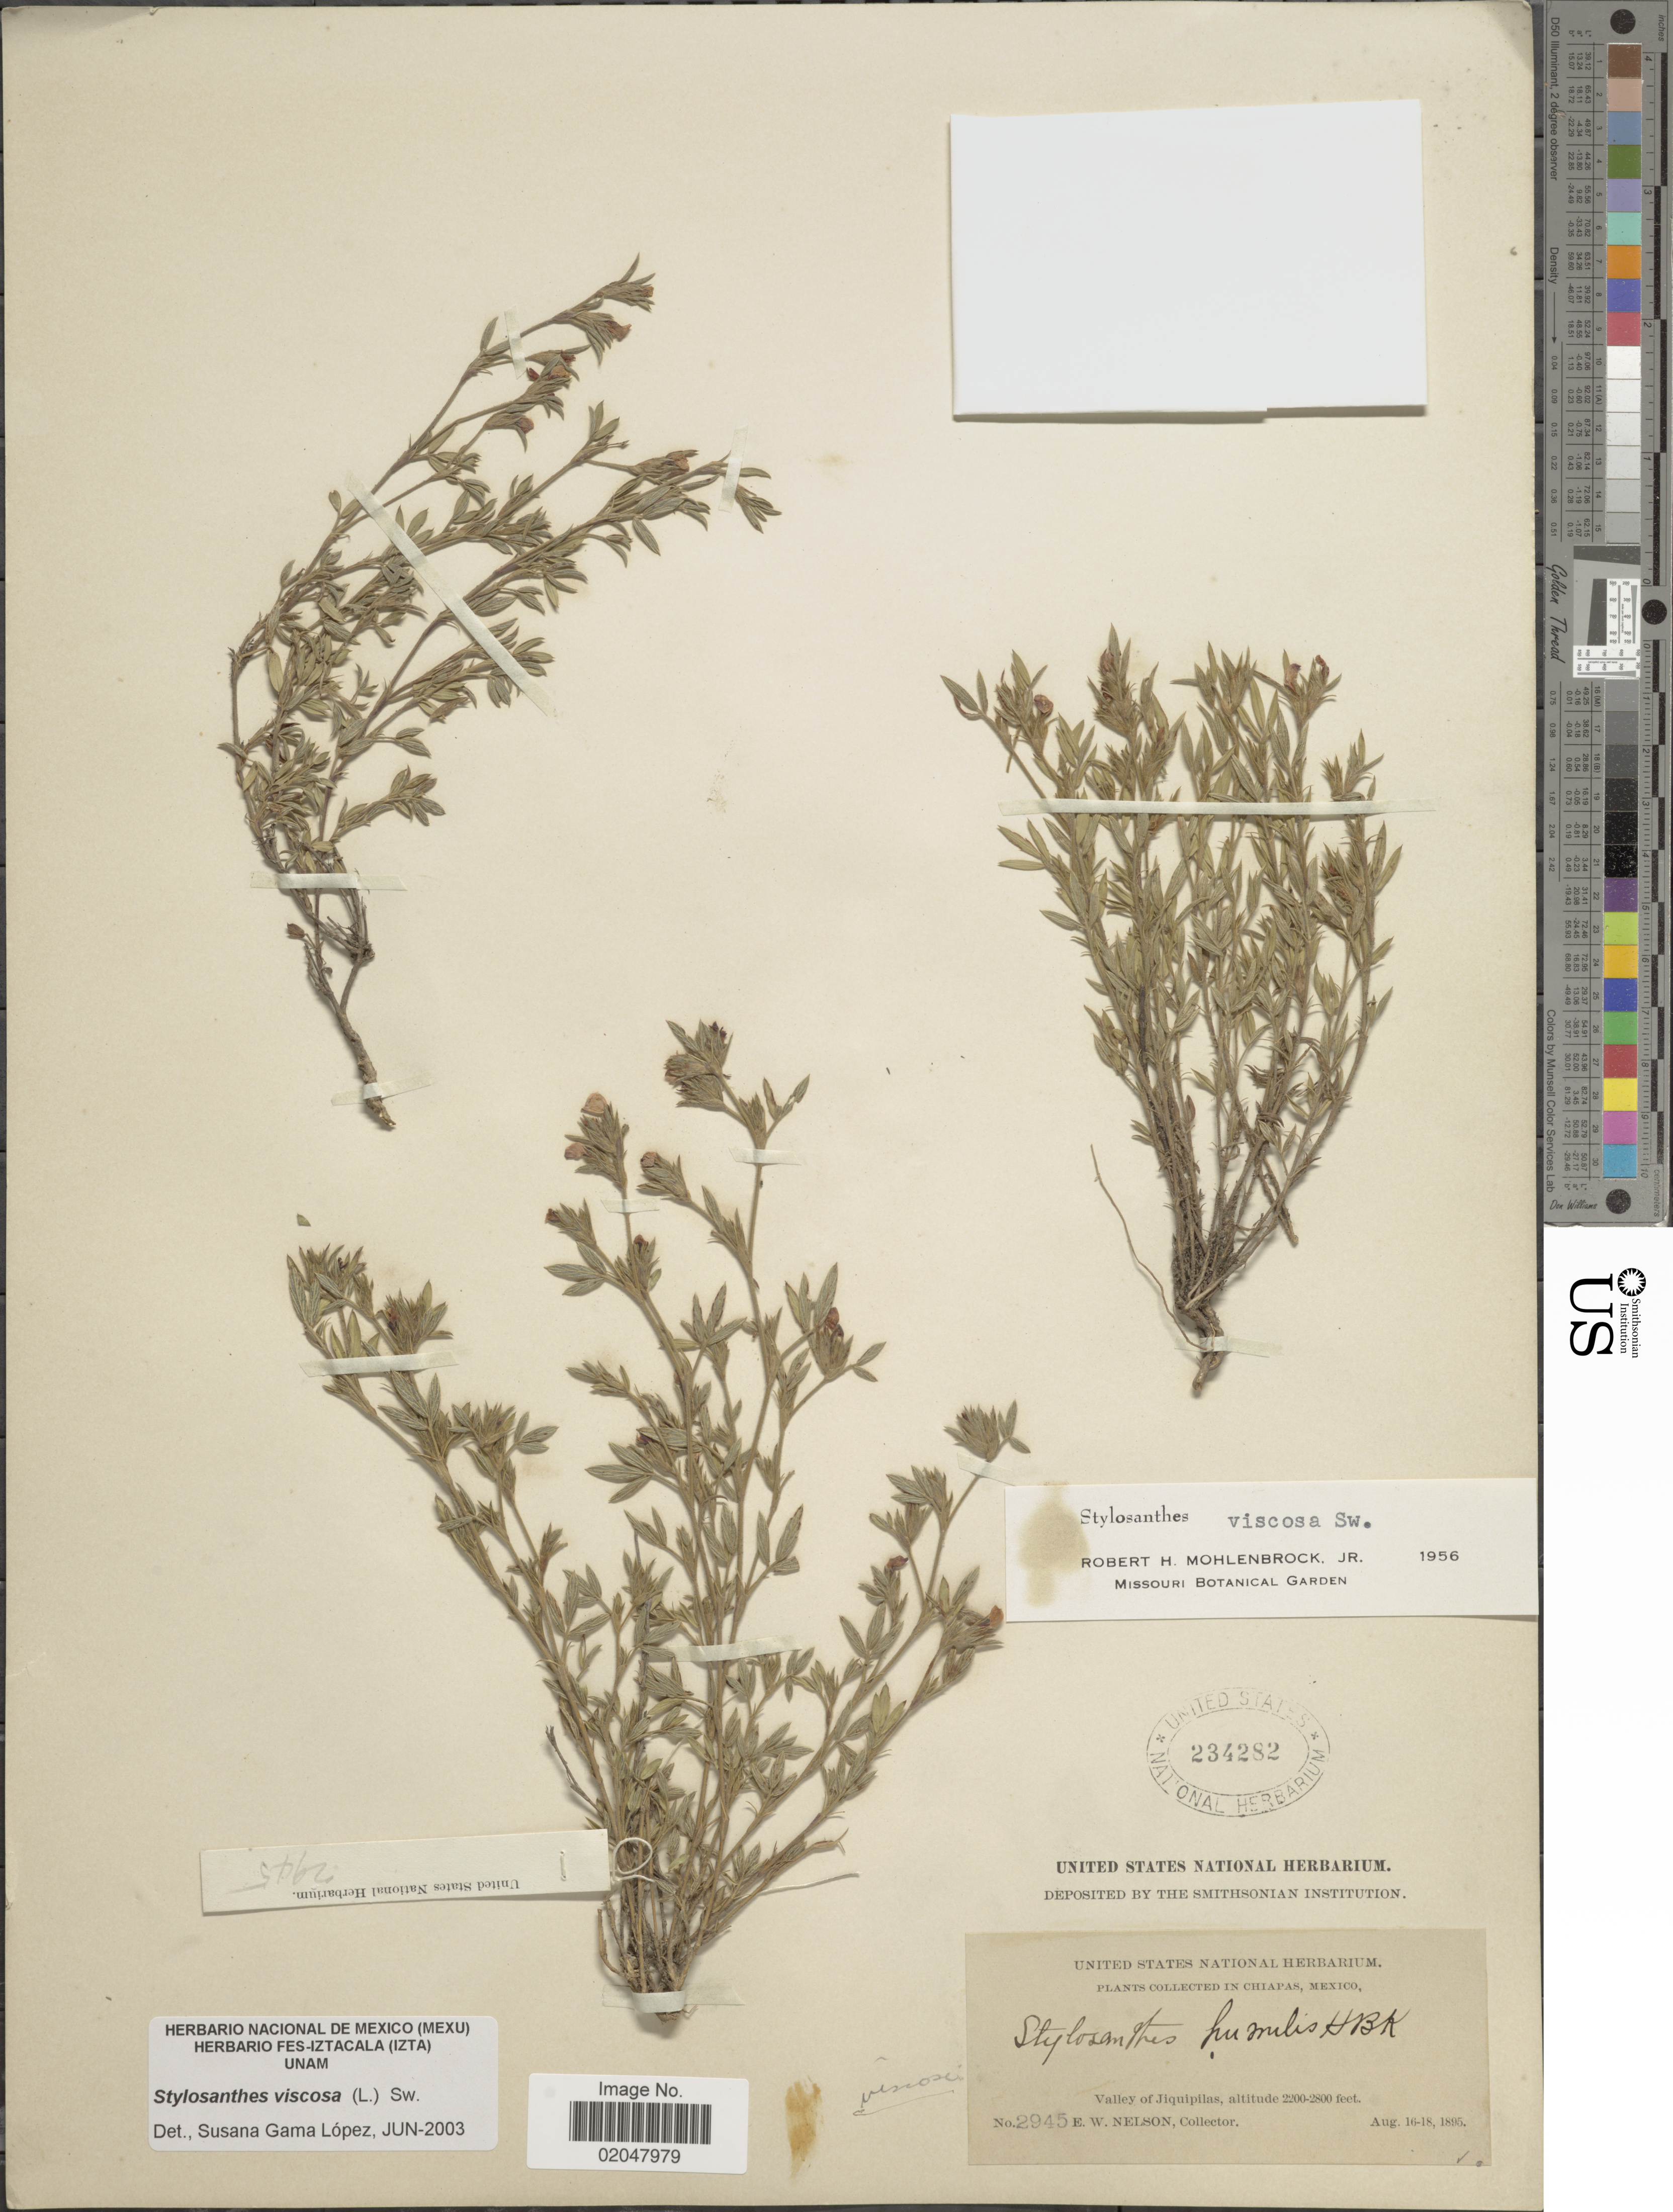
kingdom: Plantae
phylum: Tracheophyta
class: Magnoliopsida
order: Fabales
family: Fabaceae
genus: Stylosanthes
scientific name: Stylosanthes viscosa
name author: Sw.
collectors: E. W. Nelson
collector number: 2945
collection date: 1895-08-16/1895-08-18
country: Mexico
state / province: Chiapas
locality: Valley of Jiquipilas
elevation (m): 671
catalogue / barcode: US 234282